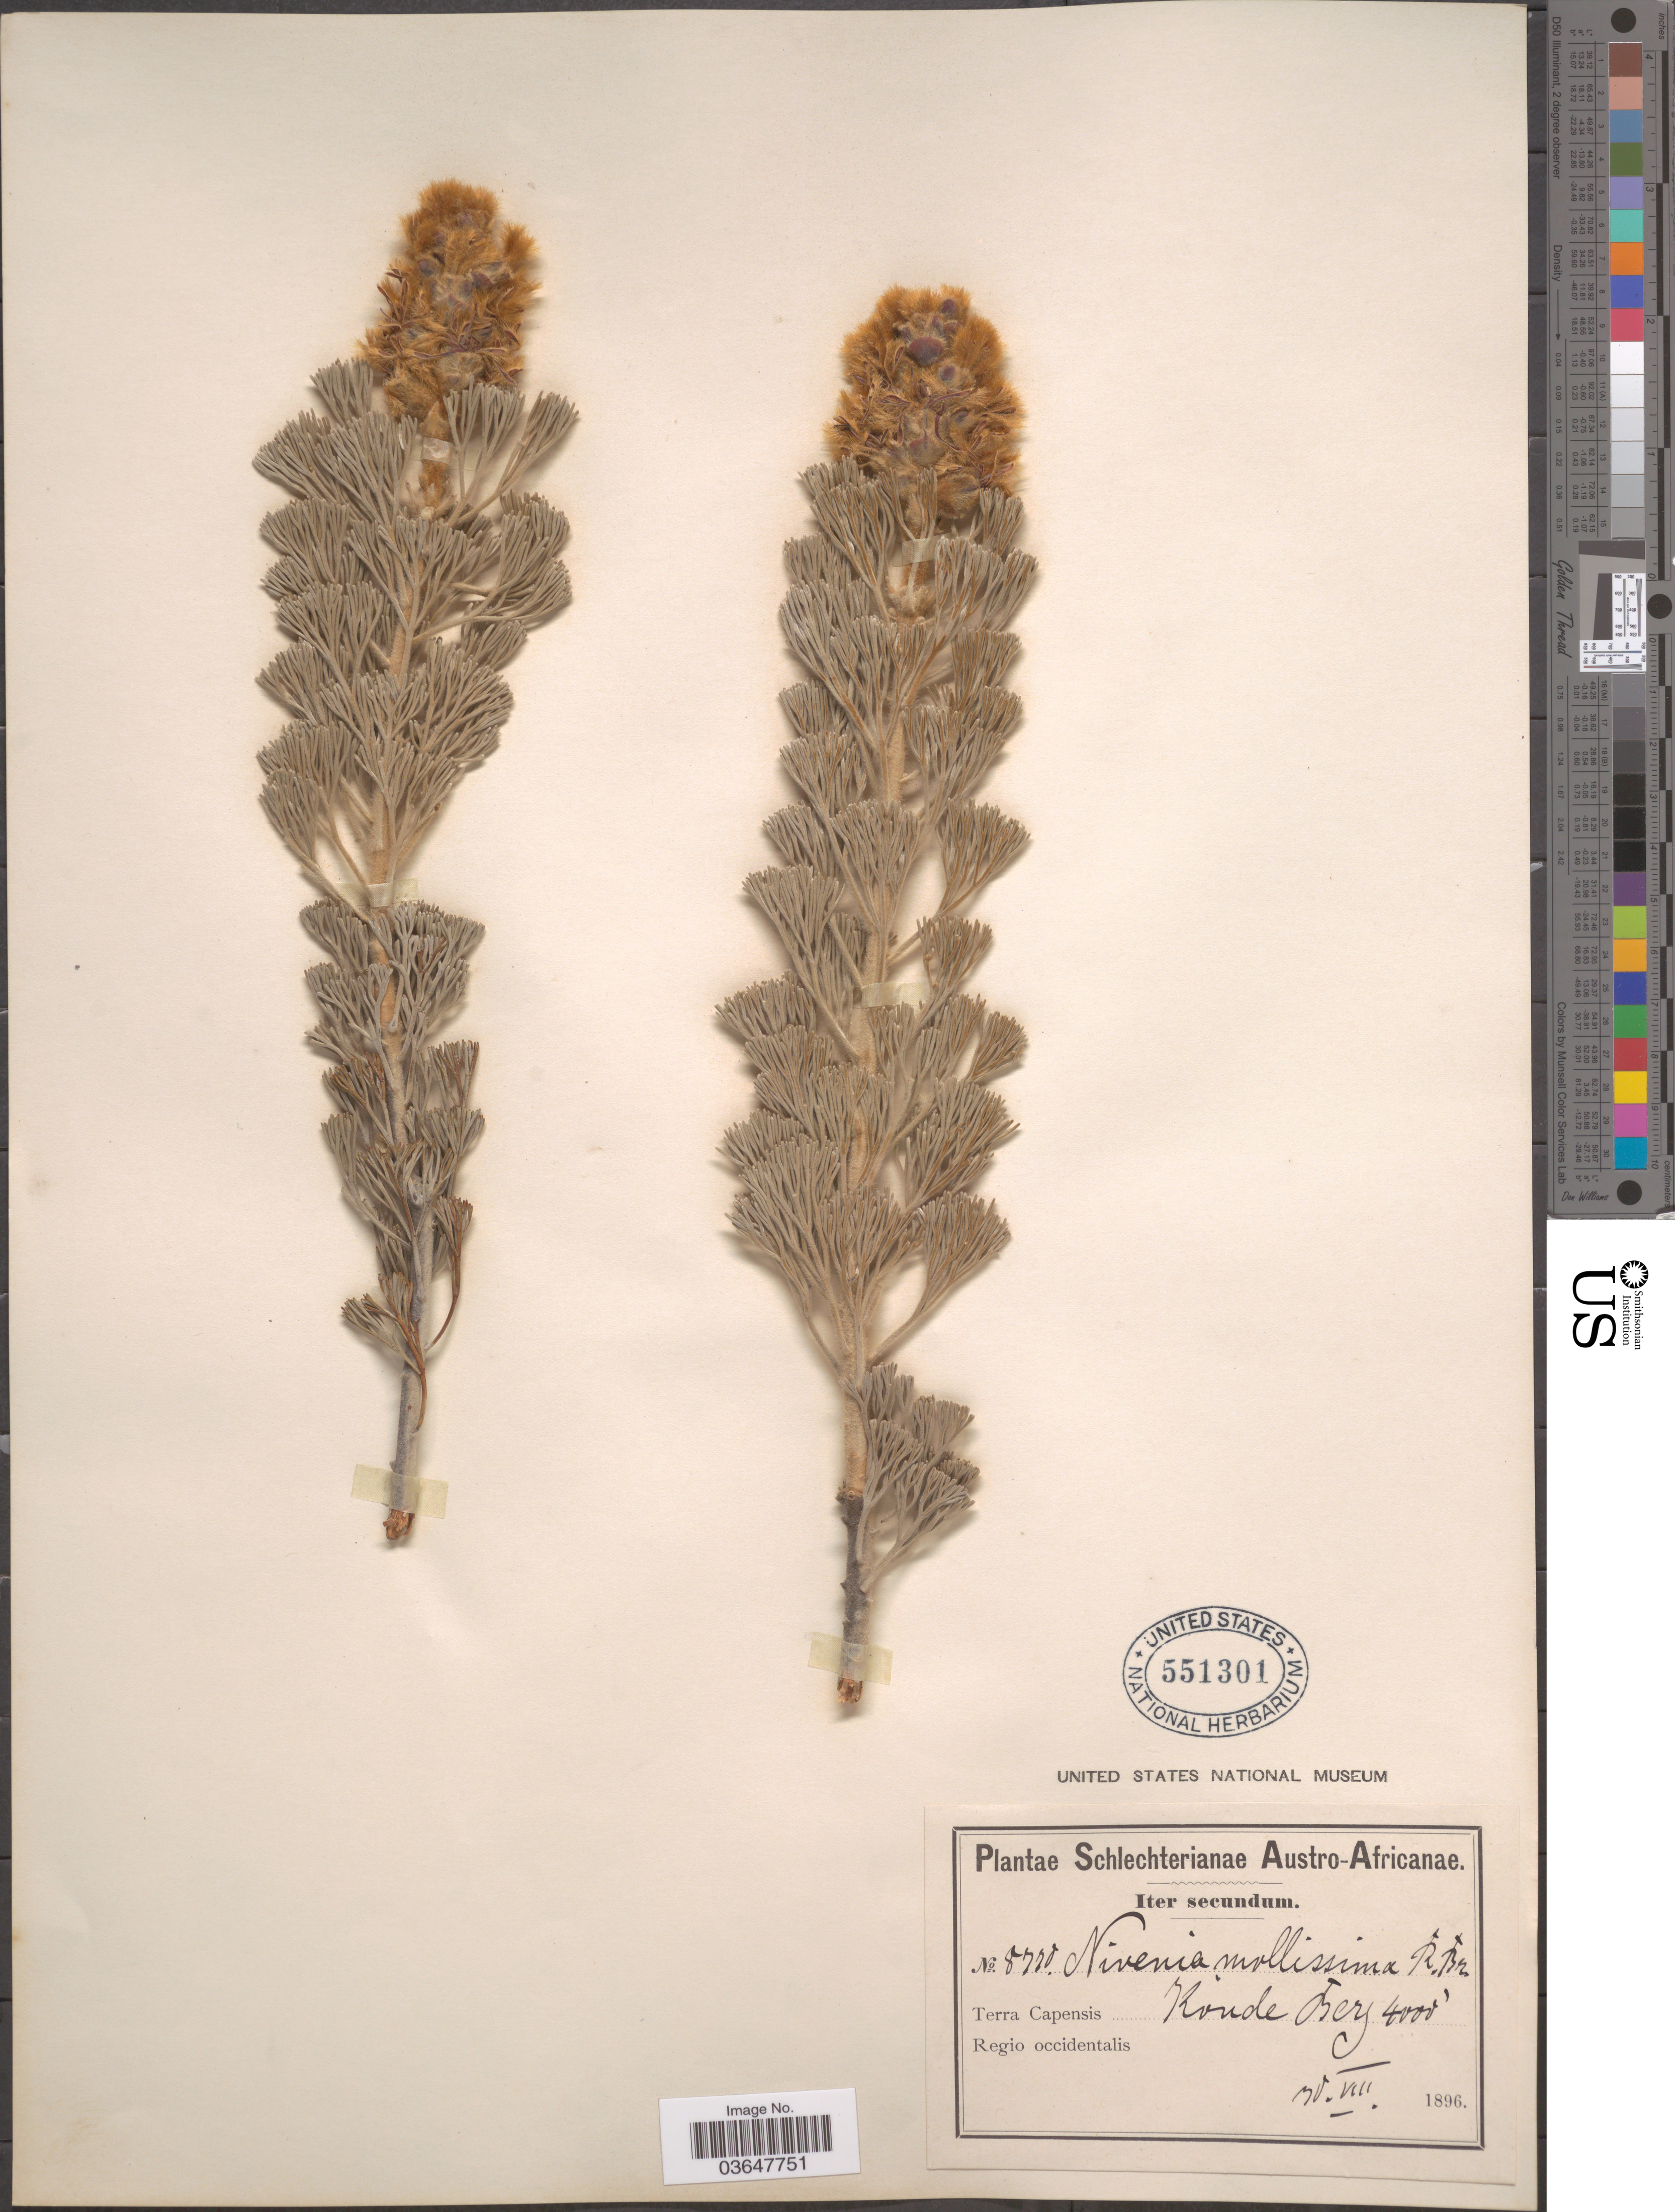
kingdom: Plantae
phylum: Tracheophyta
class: Magnoliopsida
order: Proteales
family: Proteaceae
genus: Paranomus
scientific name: Paranomus mollissimus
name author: Kuntze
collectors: Schlechter, --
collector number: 8770*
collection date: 1896-08-30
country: South Africa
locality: Austro- Africanae. Terra Capensis. Koude Berg. Regio occidentalis.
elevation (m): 1219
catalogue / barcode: US 551301